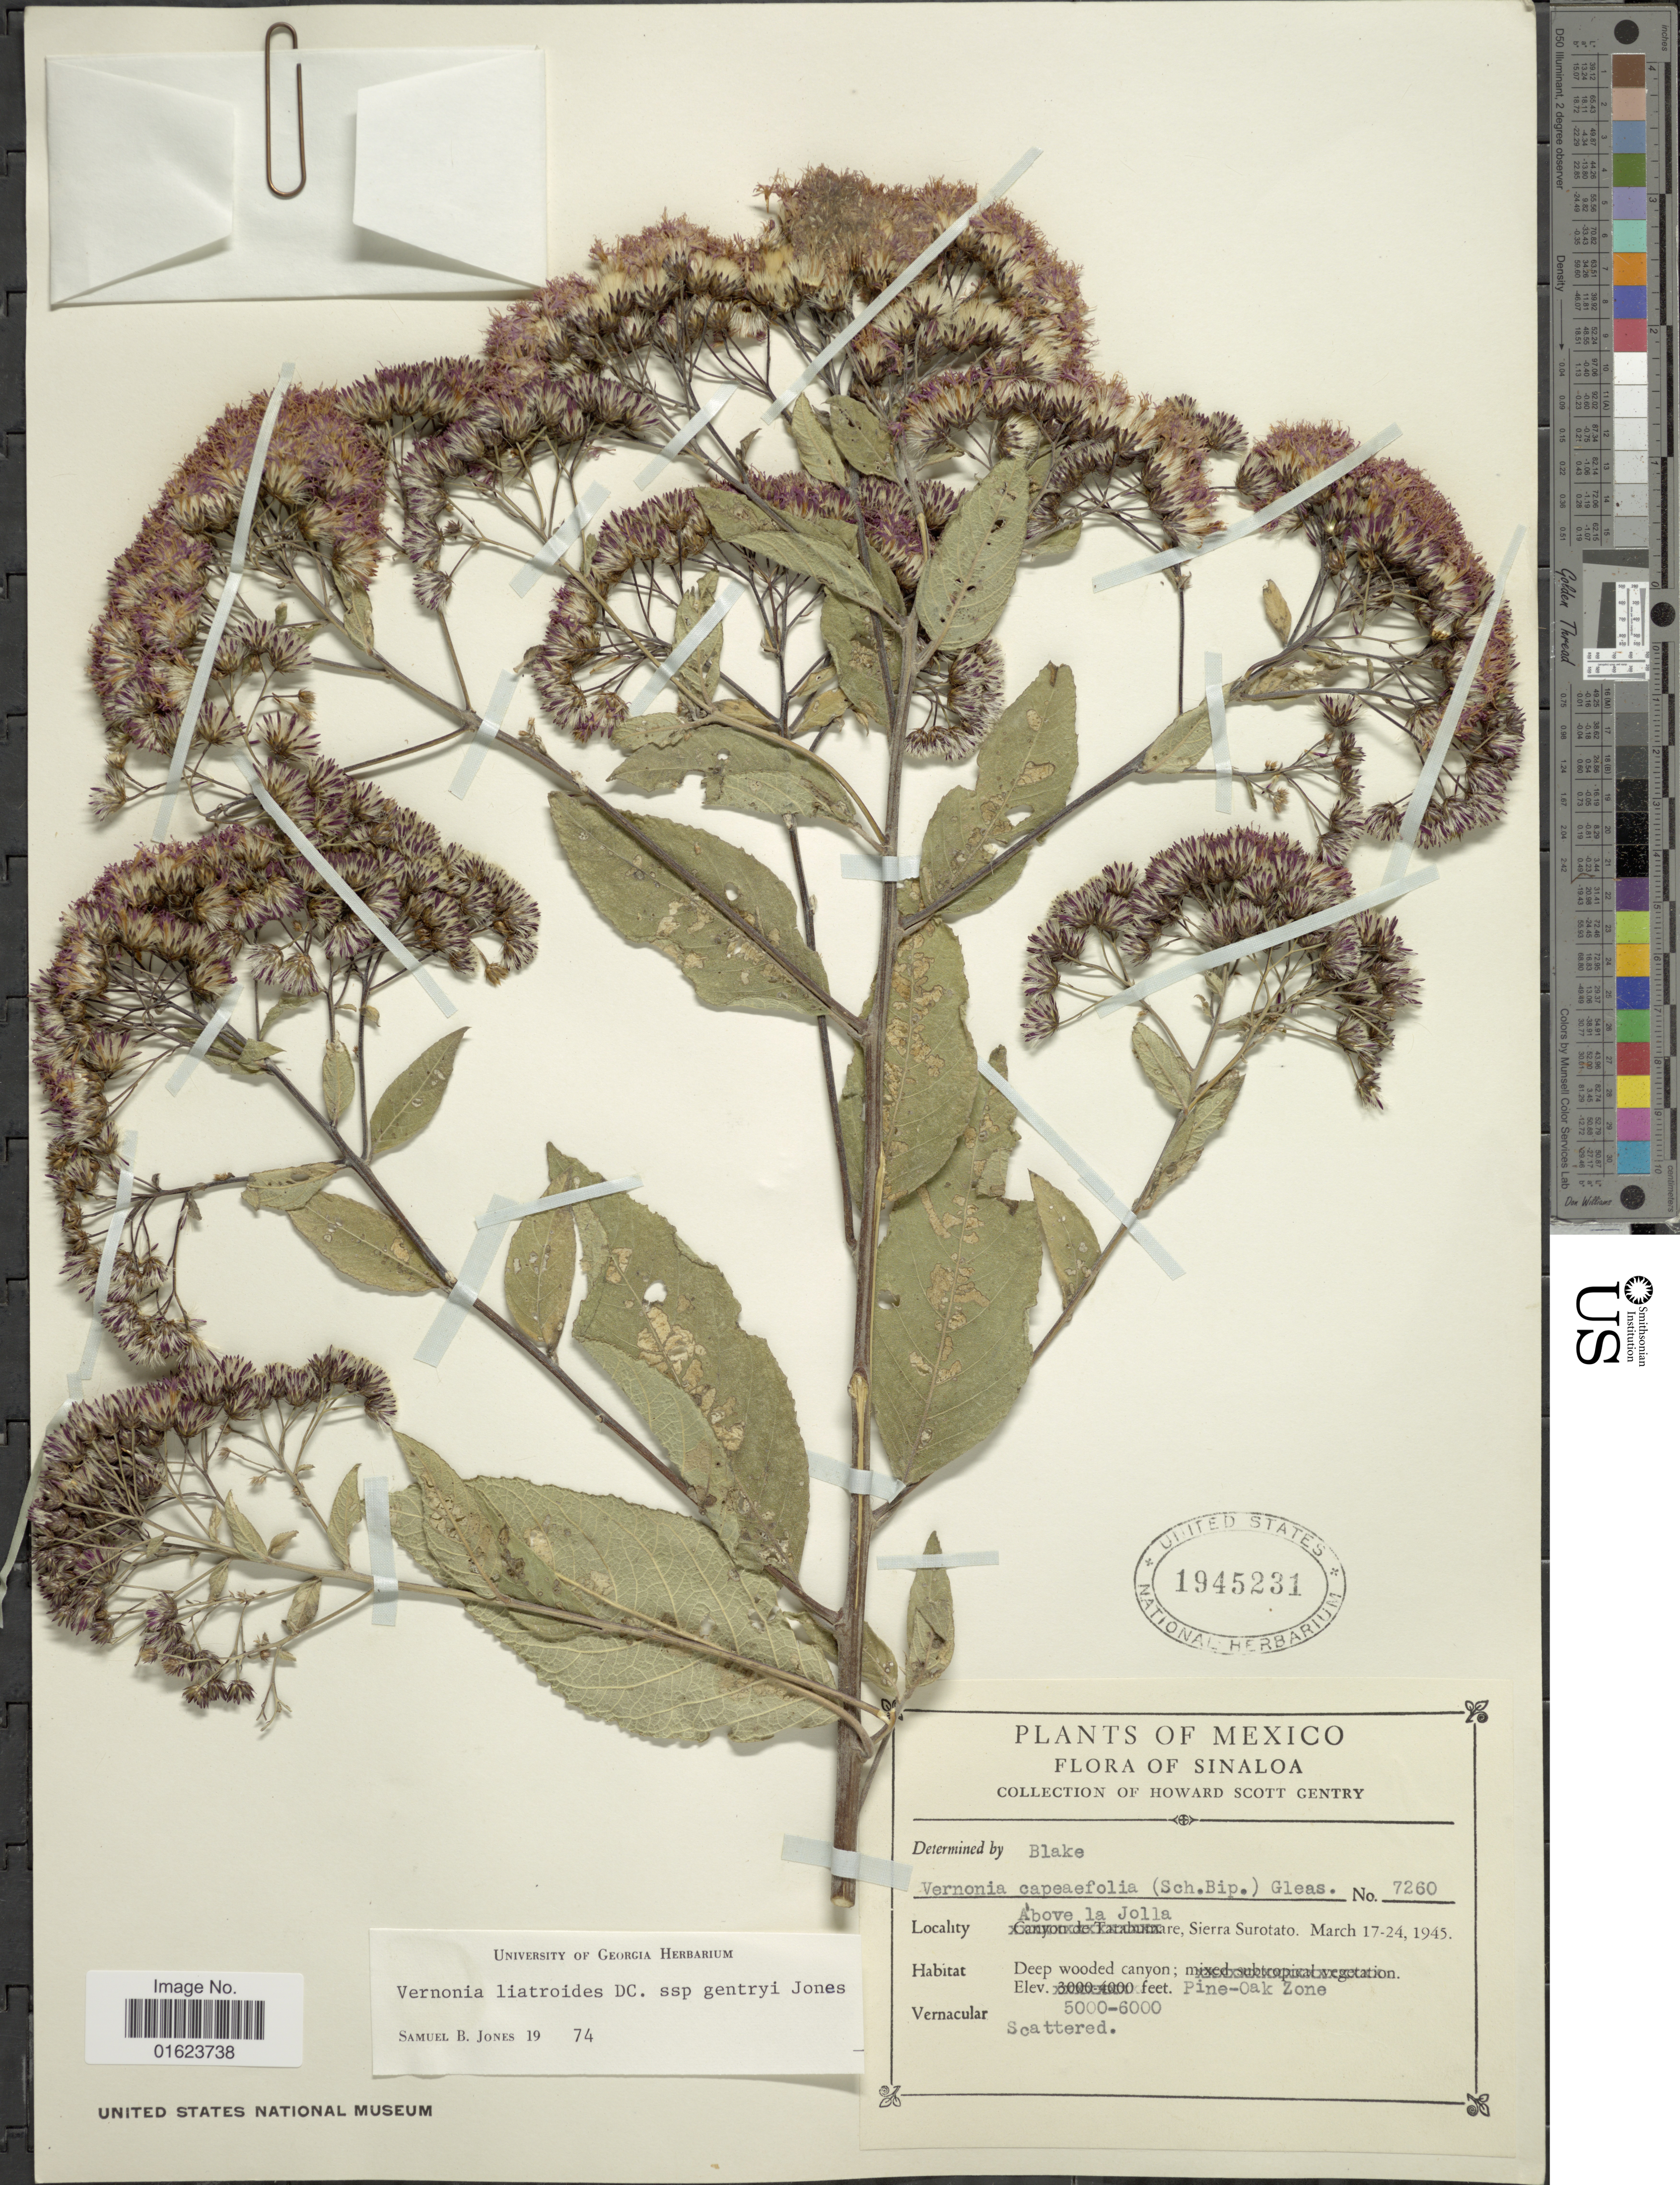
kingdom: Plantae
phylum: Tracheophyta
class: Magnoliopsida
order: Asterales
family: Asteraceae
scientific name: Vickianthus liatroides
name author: (DC.) H. Rob.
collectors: H. S. Gentry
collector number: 7260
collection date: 1945-03-17/1945-03-24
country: Mexico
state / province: Sinaloa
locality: Mexico. Sinaloa, Above la Jolla, Sierra Surotato.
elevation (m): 1524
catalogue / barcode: US 1945231